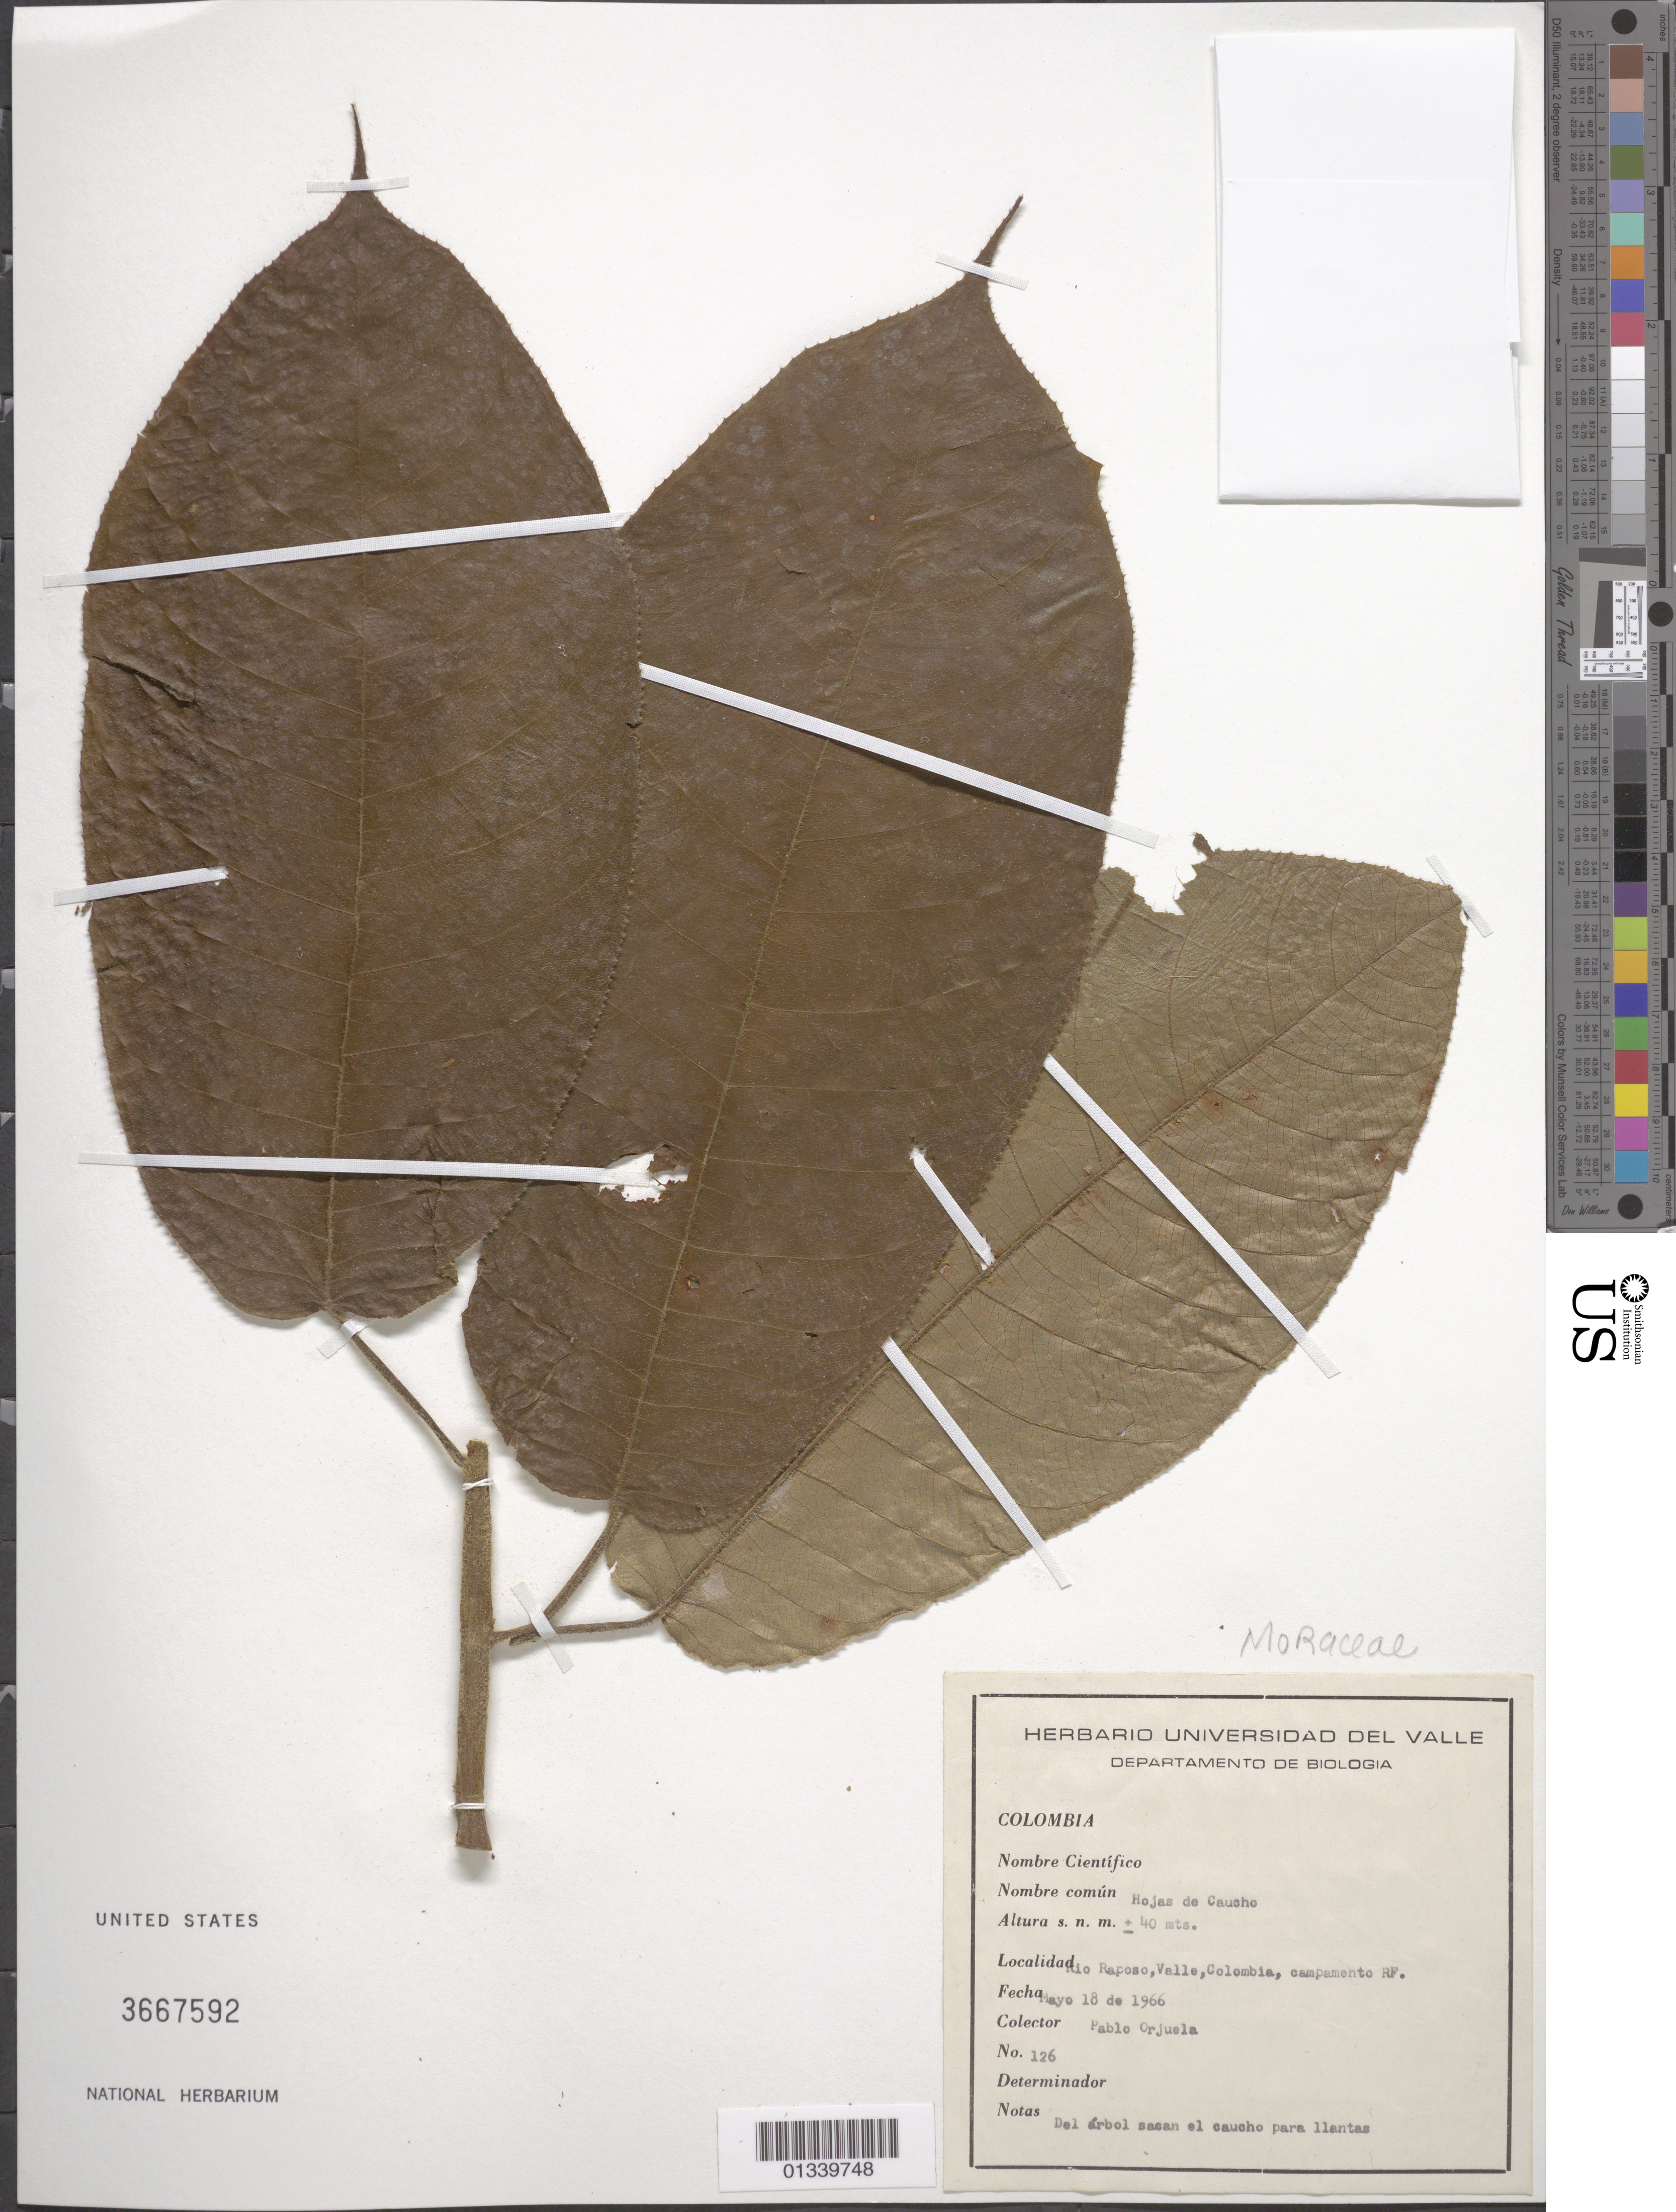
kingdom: Plantae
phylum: Tracheophyta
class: Magnoliopsida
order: Rosales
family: Moraceae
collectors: P. A. Orjuela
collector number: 126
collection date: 1966-05-18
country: Colombia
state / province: Valle del Cauca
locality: Rio Raposo, campamento RF.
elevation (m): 40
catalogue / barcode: US 3667592